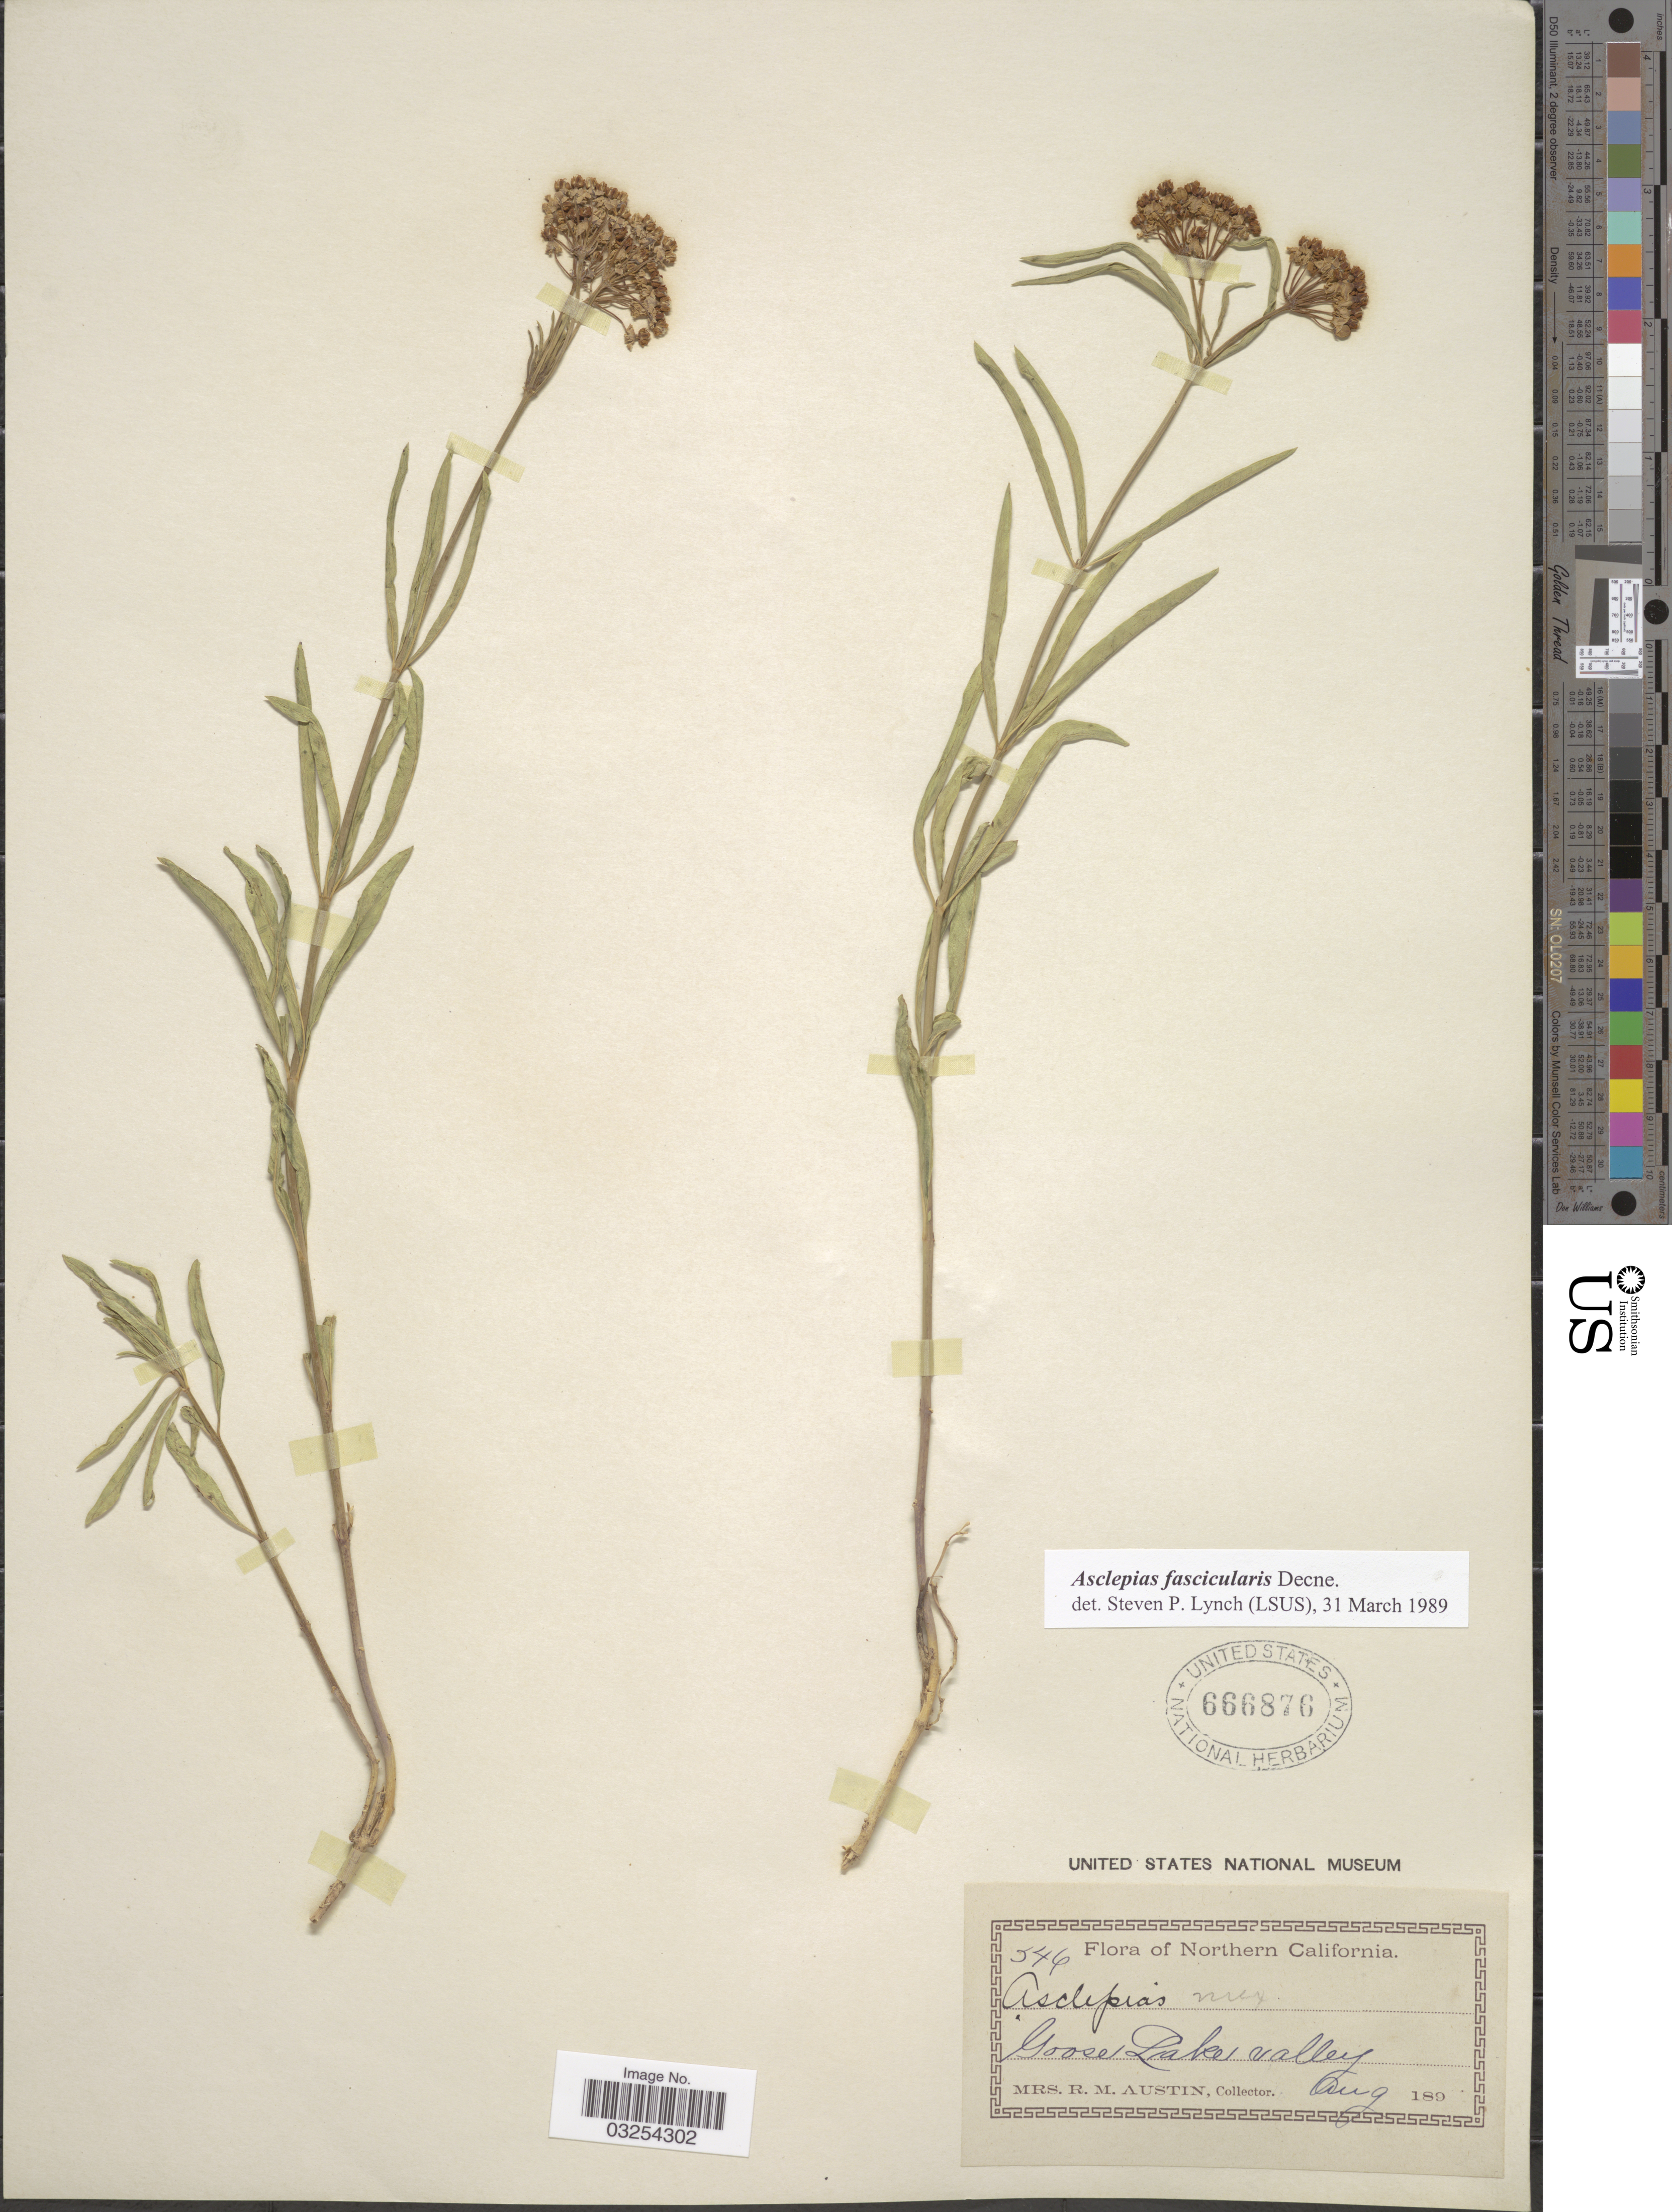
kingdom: Plantae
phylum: Tracheophyta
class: Magnoliopsida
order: Gentianales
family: Apocynaceae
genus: Asclepias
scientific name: Asclepias fascicularis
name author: Decne.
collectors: R. Austin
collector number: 546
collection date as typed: Aug 189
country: United States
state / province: California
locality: Northern California. Goose Lake valley.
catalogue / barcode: US 666876